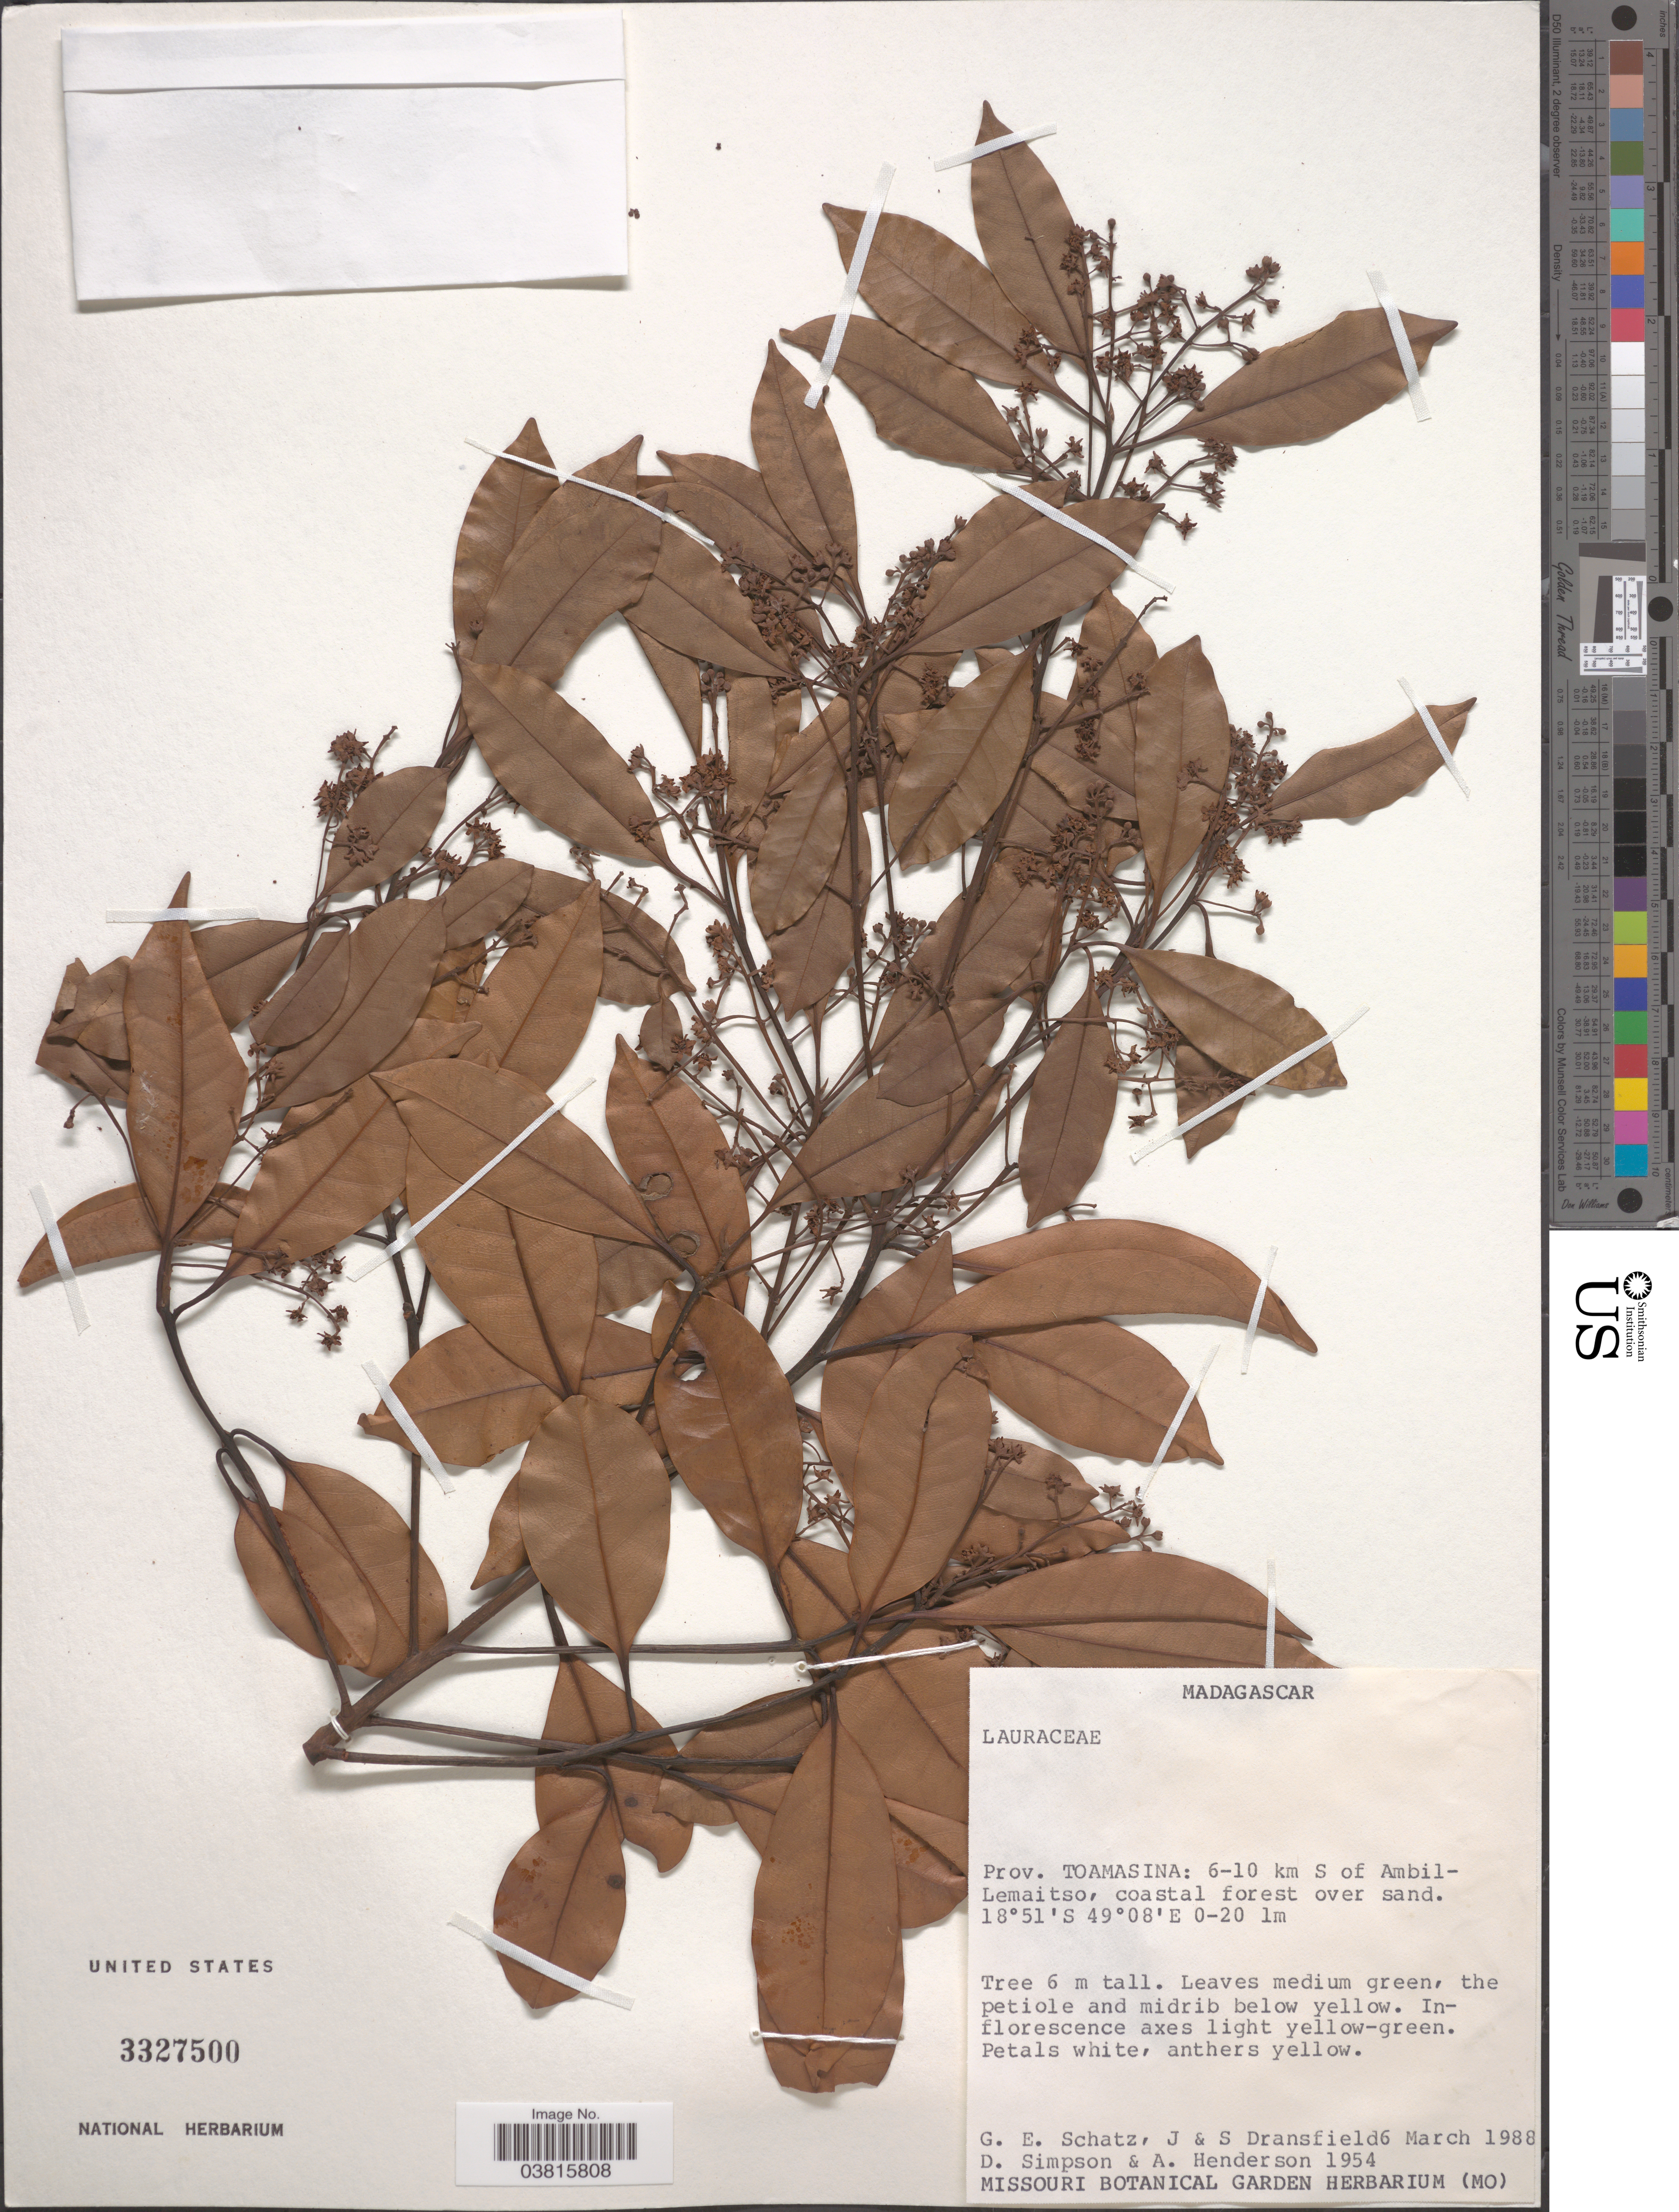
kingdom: Plantae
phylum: Tracheophyta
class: Magnoliopsida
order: Laurales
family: Lauraceae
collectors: G. Schatz, J. Dransfield, S. Dransfield, D. Simpson & A. Henderson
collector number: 1954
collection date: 1988-03-06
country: Madagascar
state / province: Atsinanana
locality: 6-10 km S of Ambil-Lemaitso, coastal forest over sand.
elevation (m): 0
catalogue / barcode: US 3327500